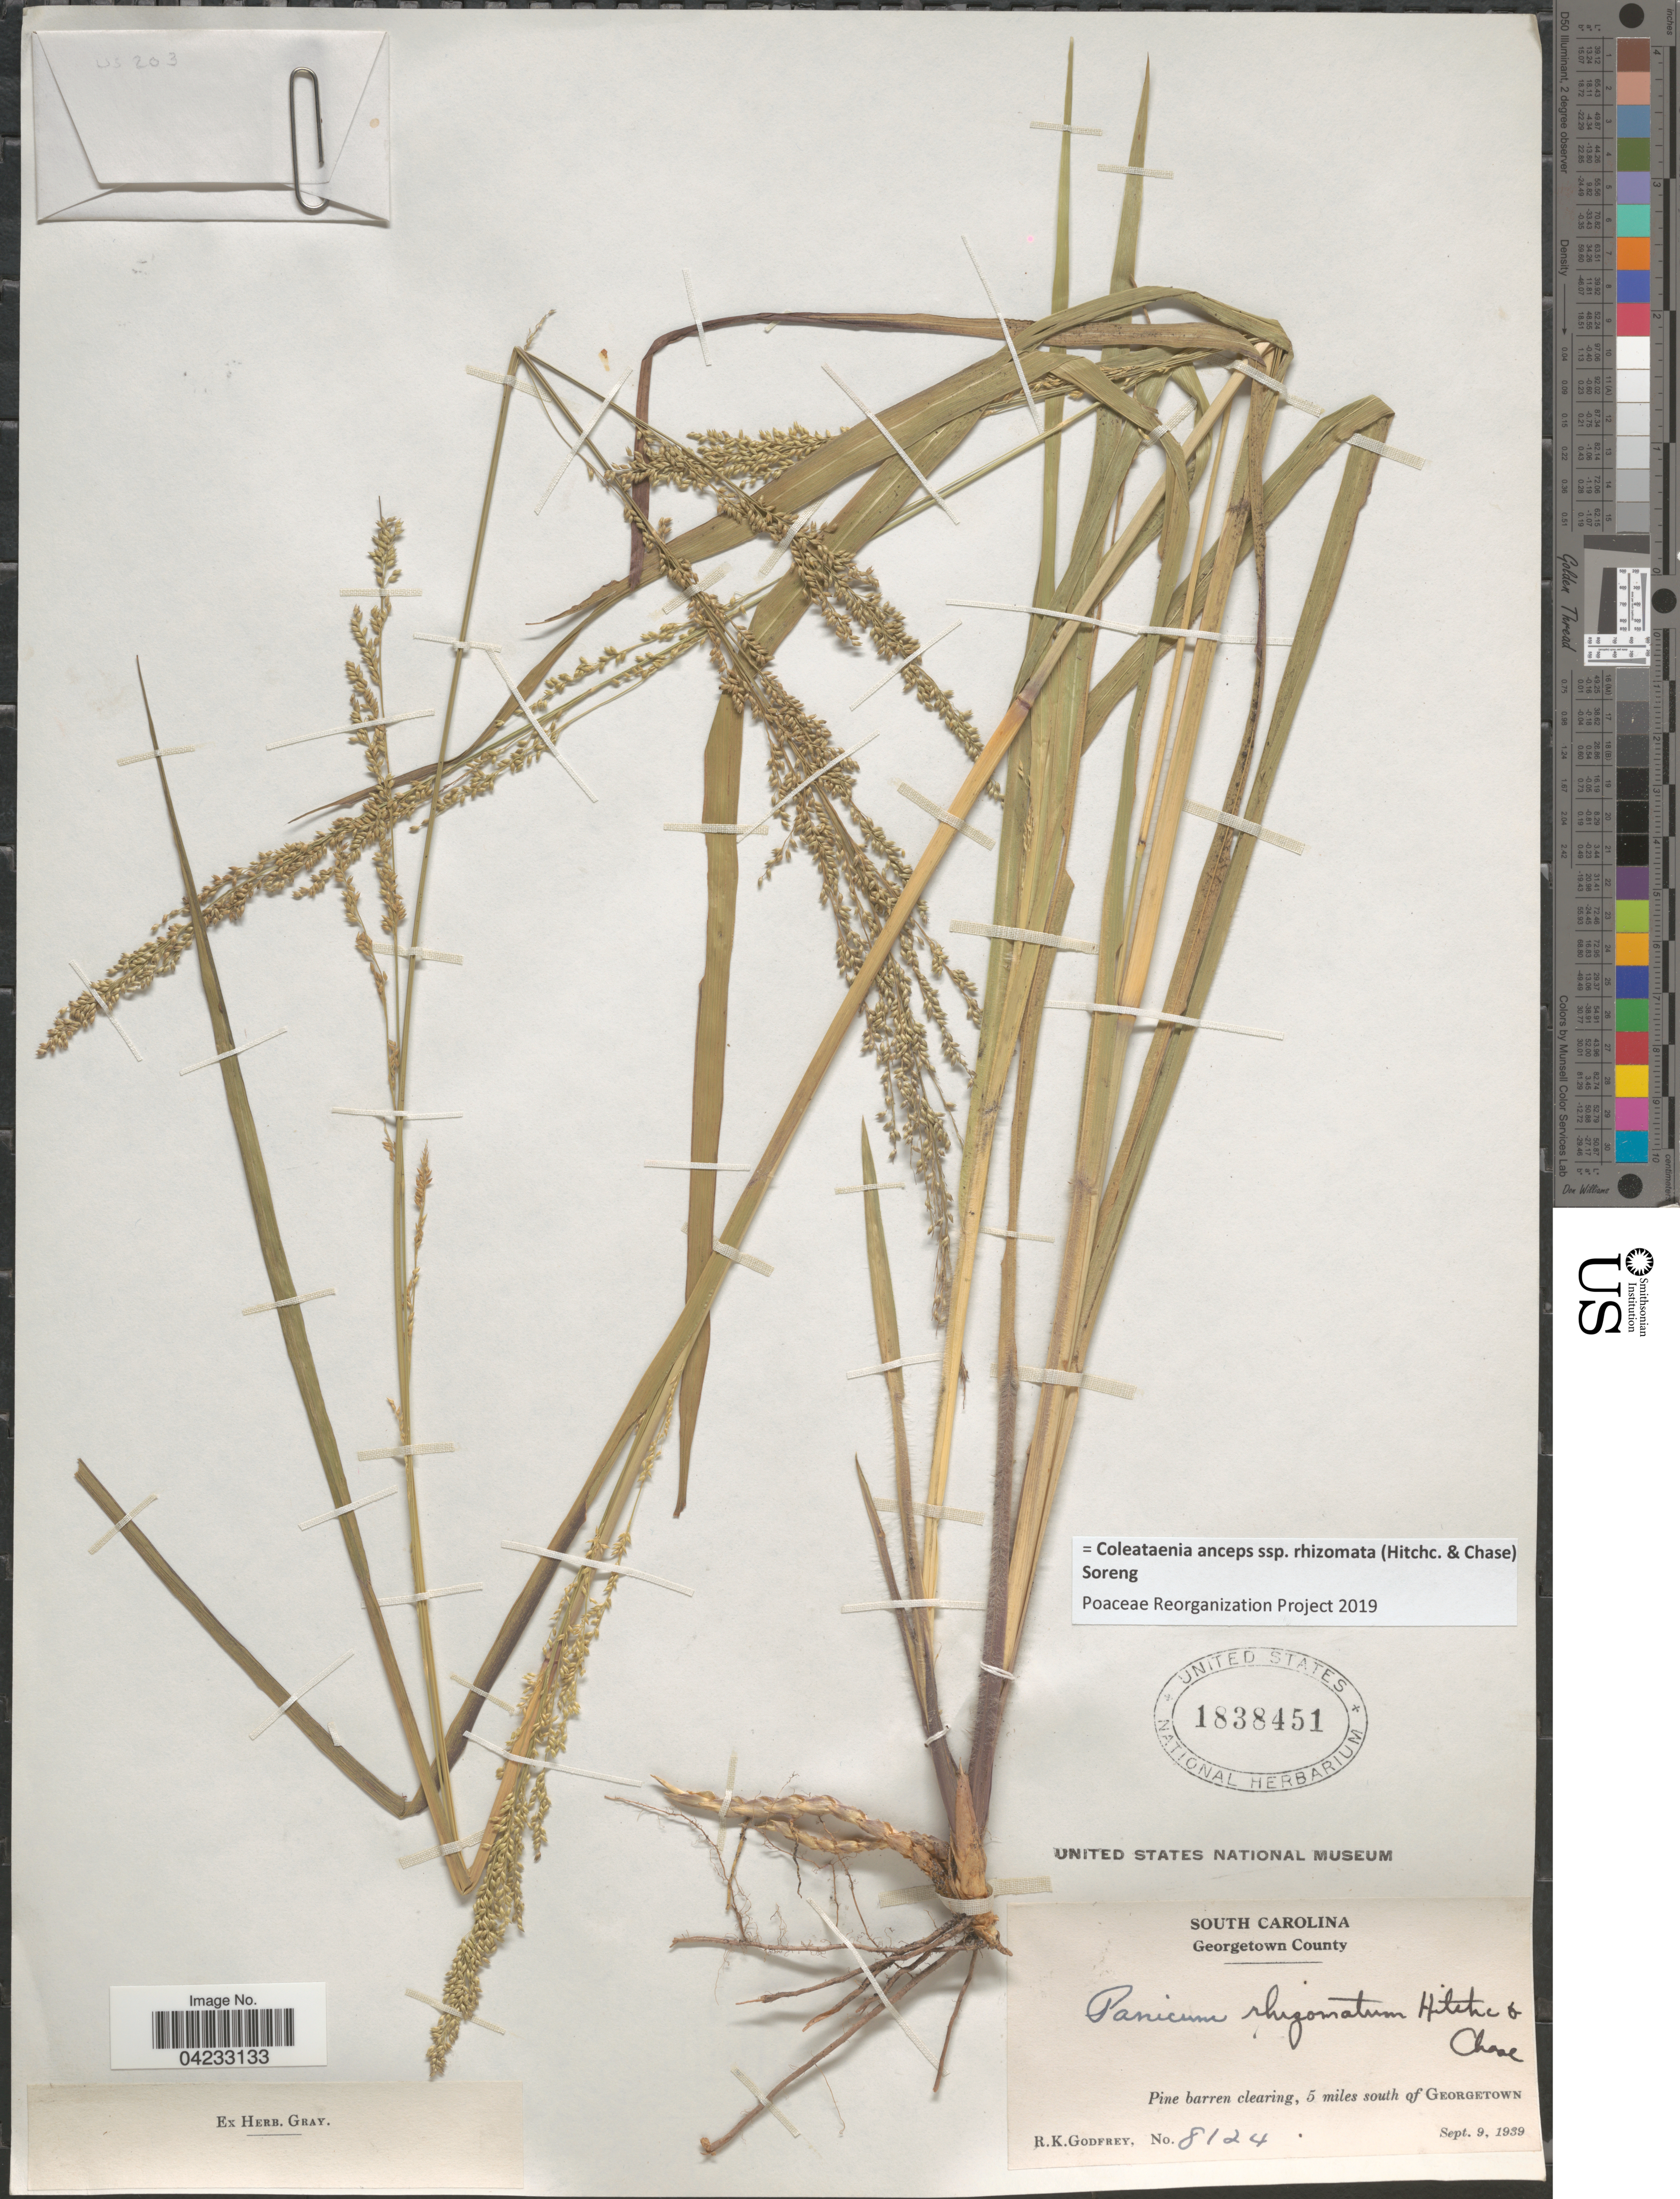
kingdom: Plantae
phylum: Tracheophyta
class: Liliopsida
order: Poales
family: Poaceae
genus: Coleataenia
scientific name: Coleataenia anceps subsp. rhizomata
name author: (Hitchc. & Chase) Soreng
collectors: R. K. Godfrey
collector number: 8124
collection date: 1939-09-09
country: United States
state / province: South Carolina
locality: Georgetown County. 5 miles south of Georgetown.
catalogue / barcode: US 1838451